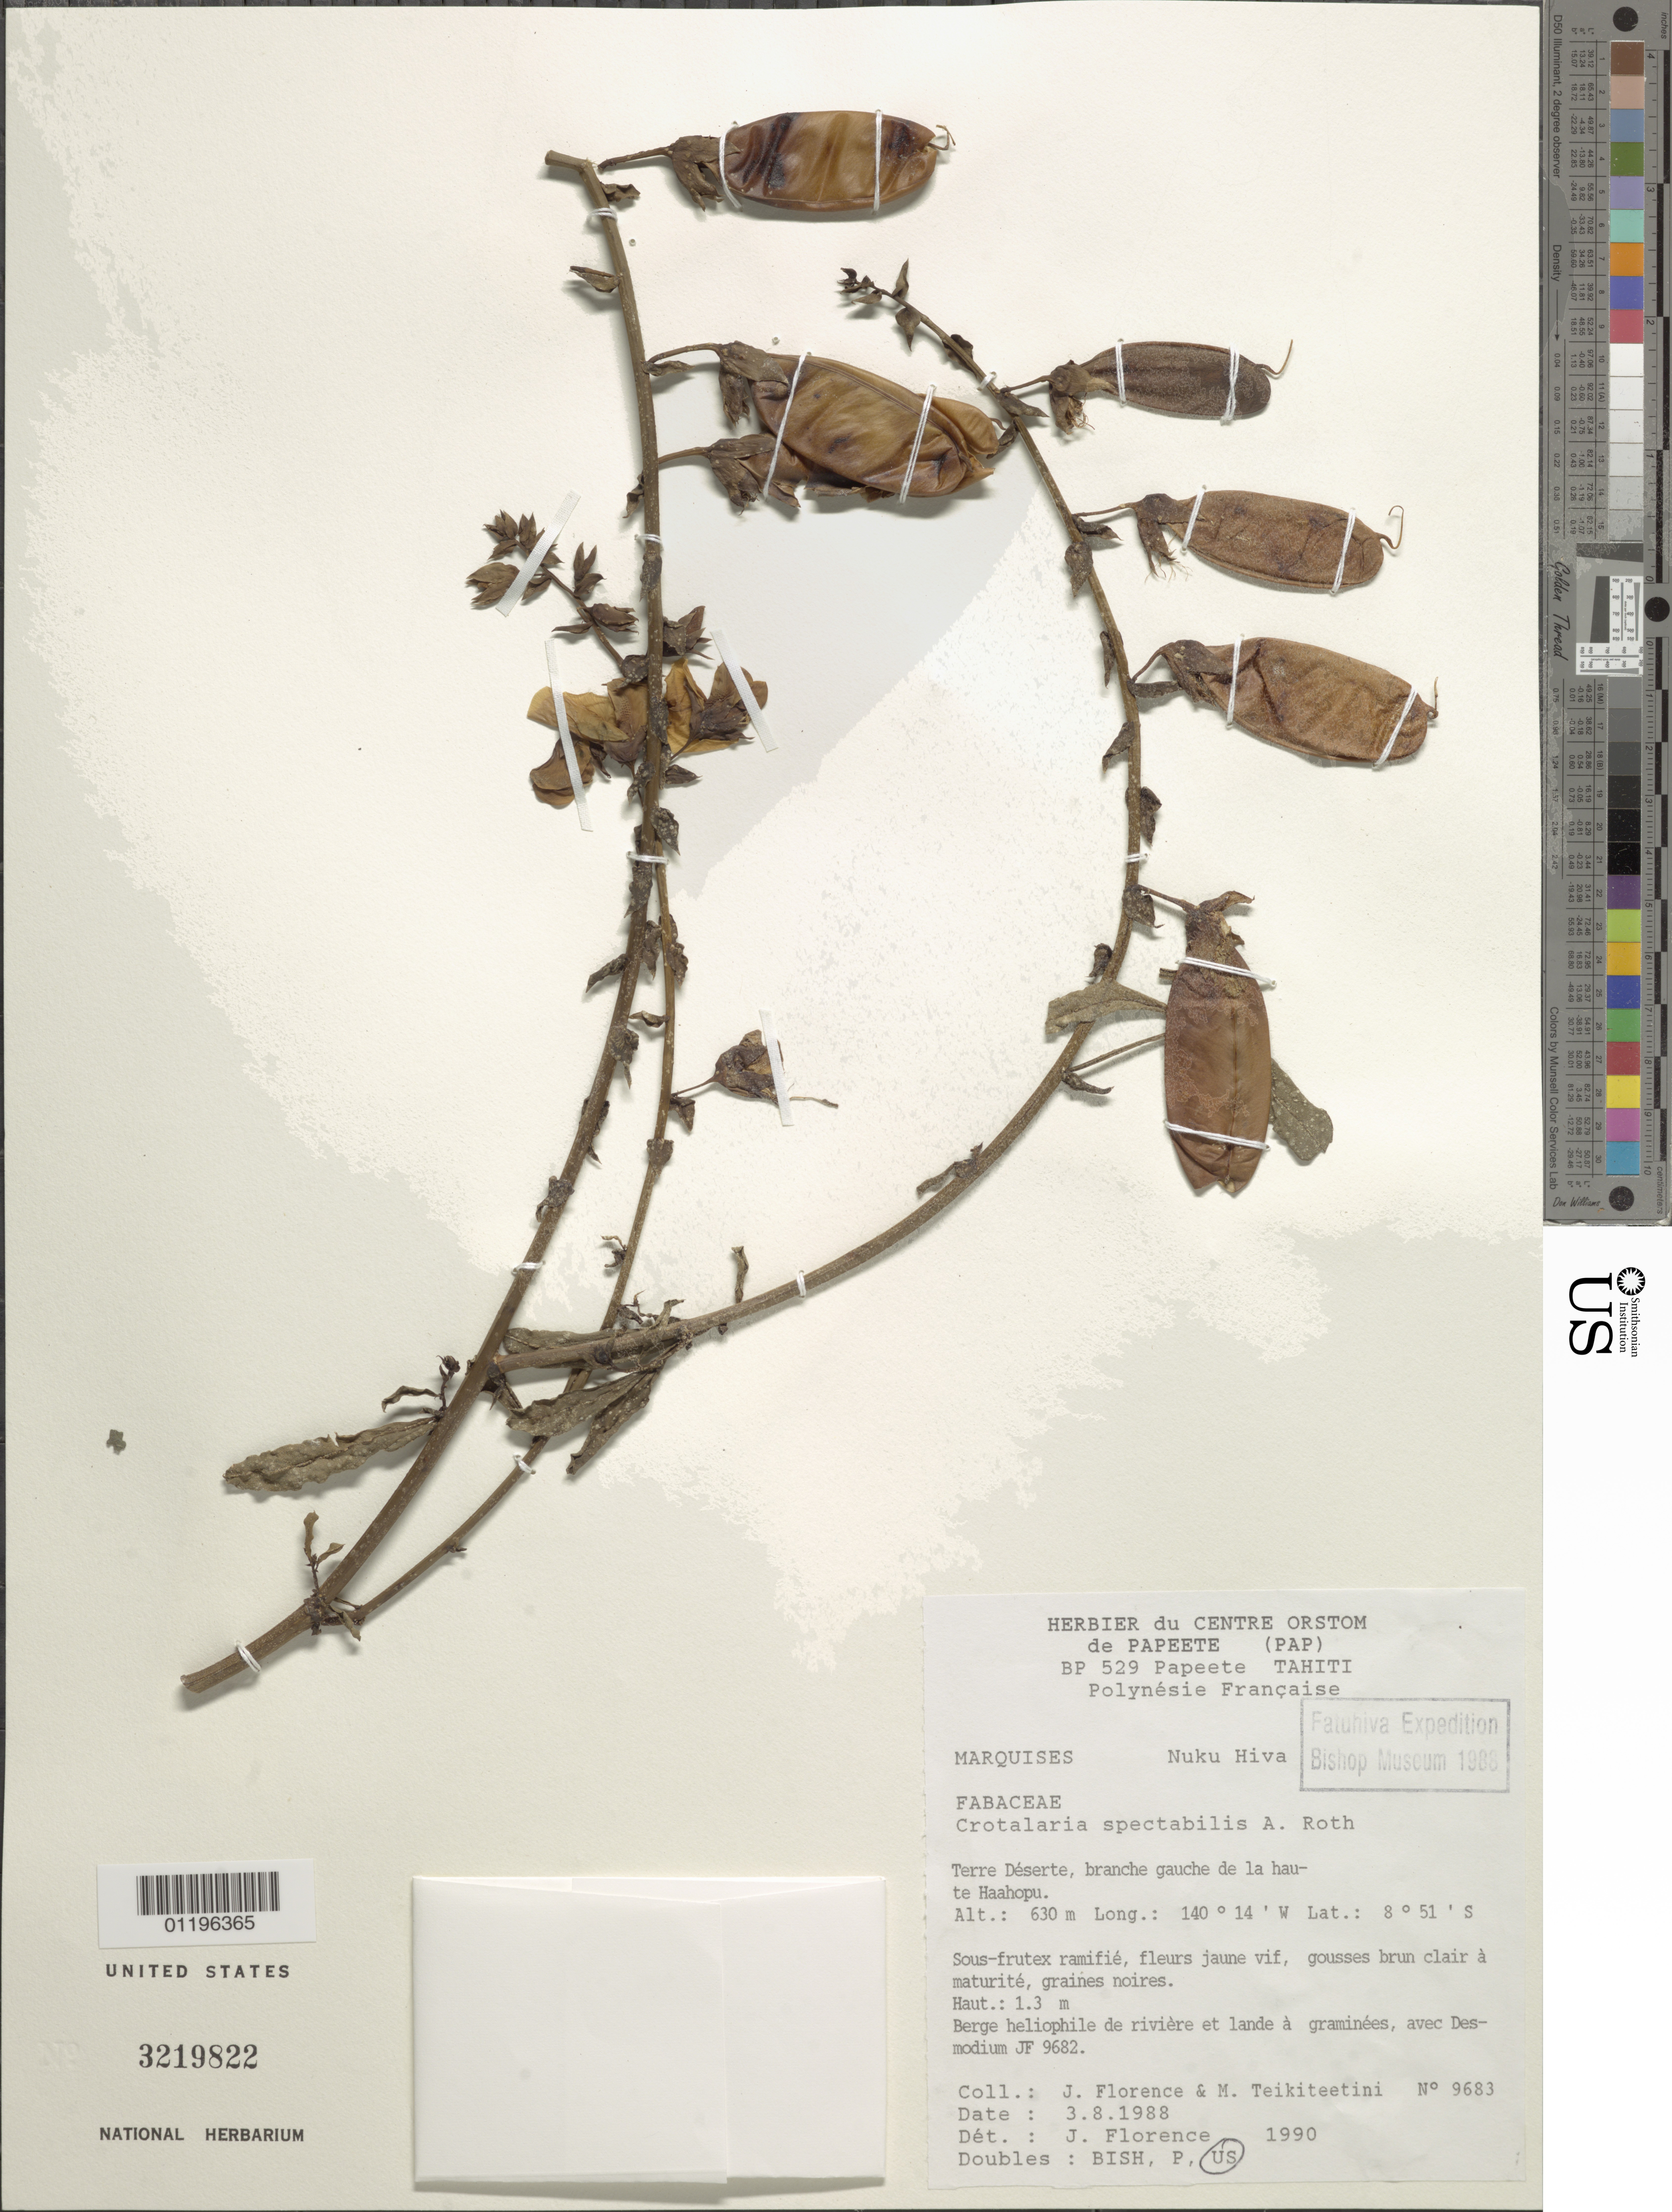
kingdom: Plantae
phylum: Tracheophyta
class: Magnoliopsida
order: Fabales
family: Fabaceae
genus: Crotalaria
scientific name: Crotalaria spectabilis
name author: Roth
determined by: Florence, J.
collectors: J. Florence & M. Teikiteetini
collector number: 9683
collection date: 1988-08-03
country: French Polynesia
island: Nuku Hiva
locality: Terre Deserte, branche gauche de la haute Haahopu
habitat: Berge héliophile de rivière et lande à graminées, avec Desmodium JF 9682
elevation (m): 630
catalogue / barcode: US 3219822